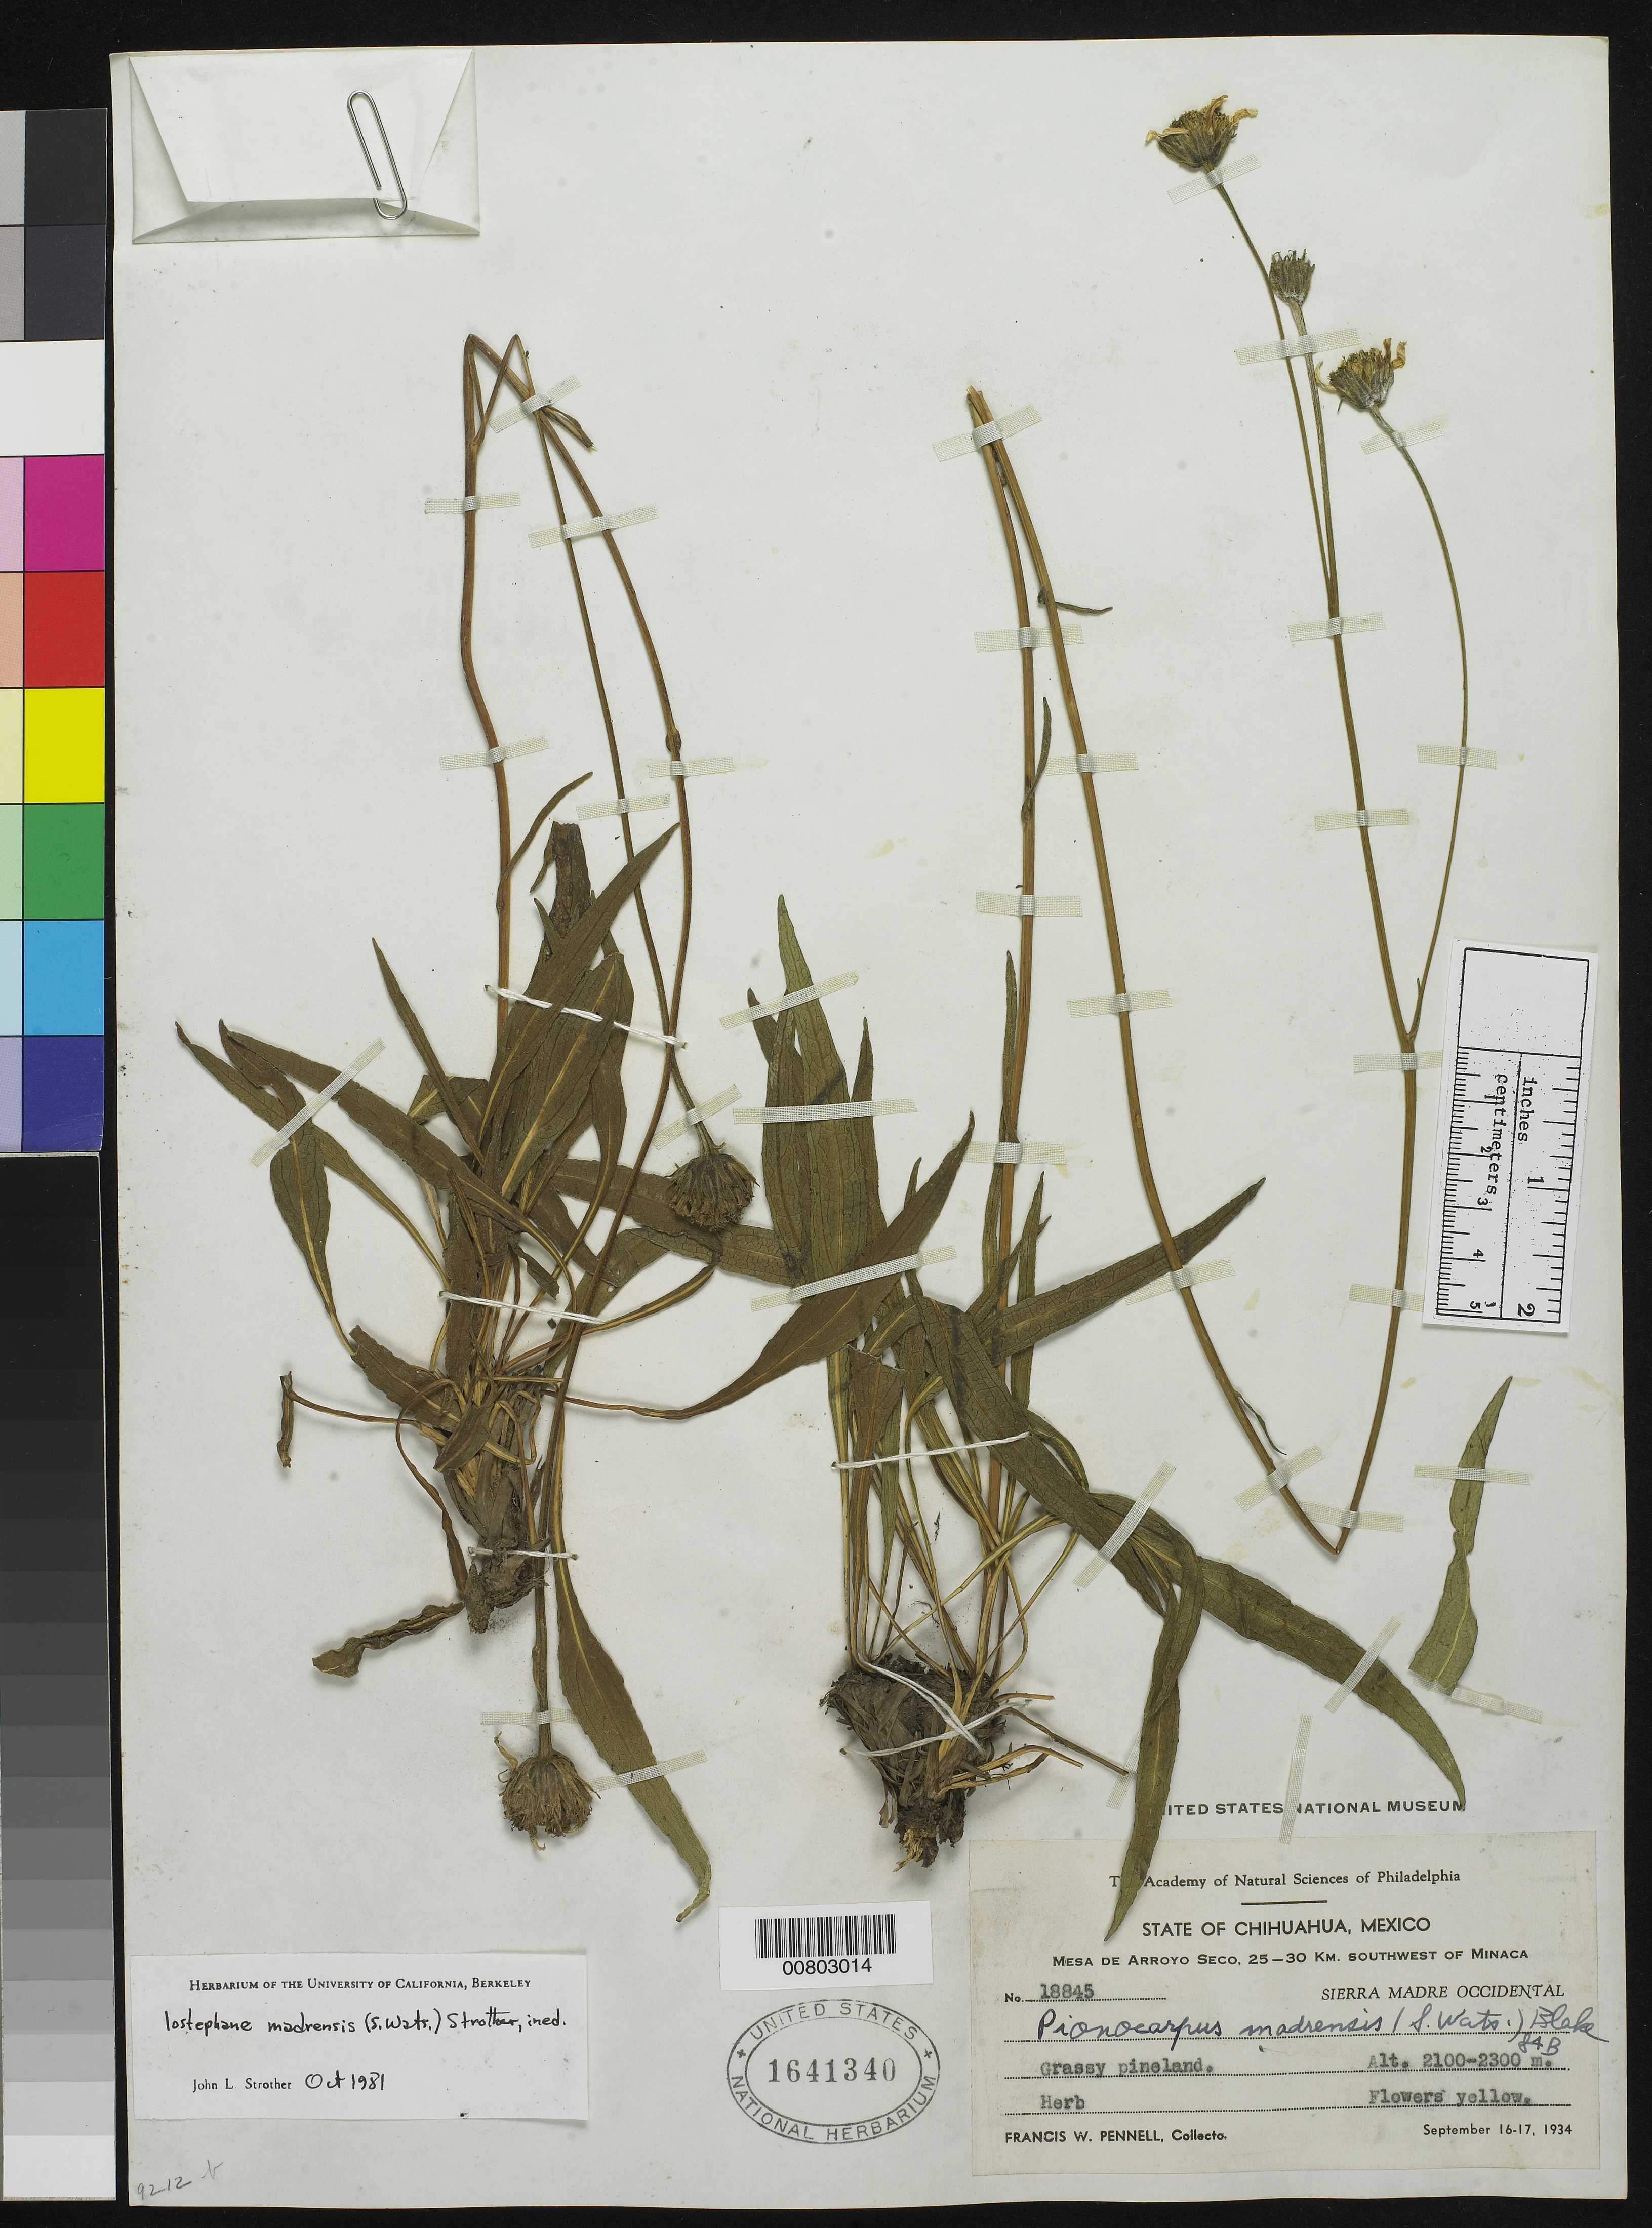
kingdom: Plantae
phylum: Tracheophyta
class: Magnoliopsida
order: Asterales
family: Asteraceae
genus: Iostephane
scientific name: Iostephane madrensis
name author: (S. Watson) Strother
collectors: F. W. Pennell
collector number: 18845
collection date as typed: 16 Sep 1934 to 17 Sep 1934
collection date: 1934-09-16/1934-09-17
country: Mexico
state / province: Chihuahua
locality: Mesa de Arroyo Seco, 25-30 Km. southwest of Miñaca, Chihuahua.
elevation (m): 2300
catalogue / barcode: US 1641340